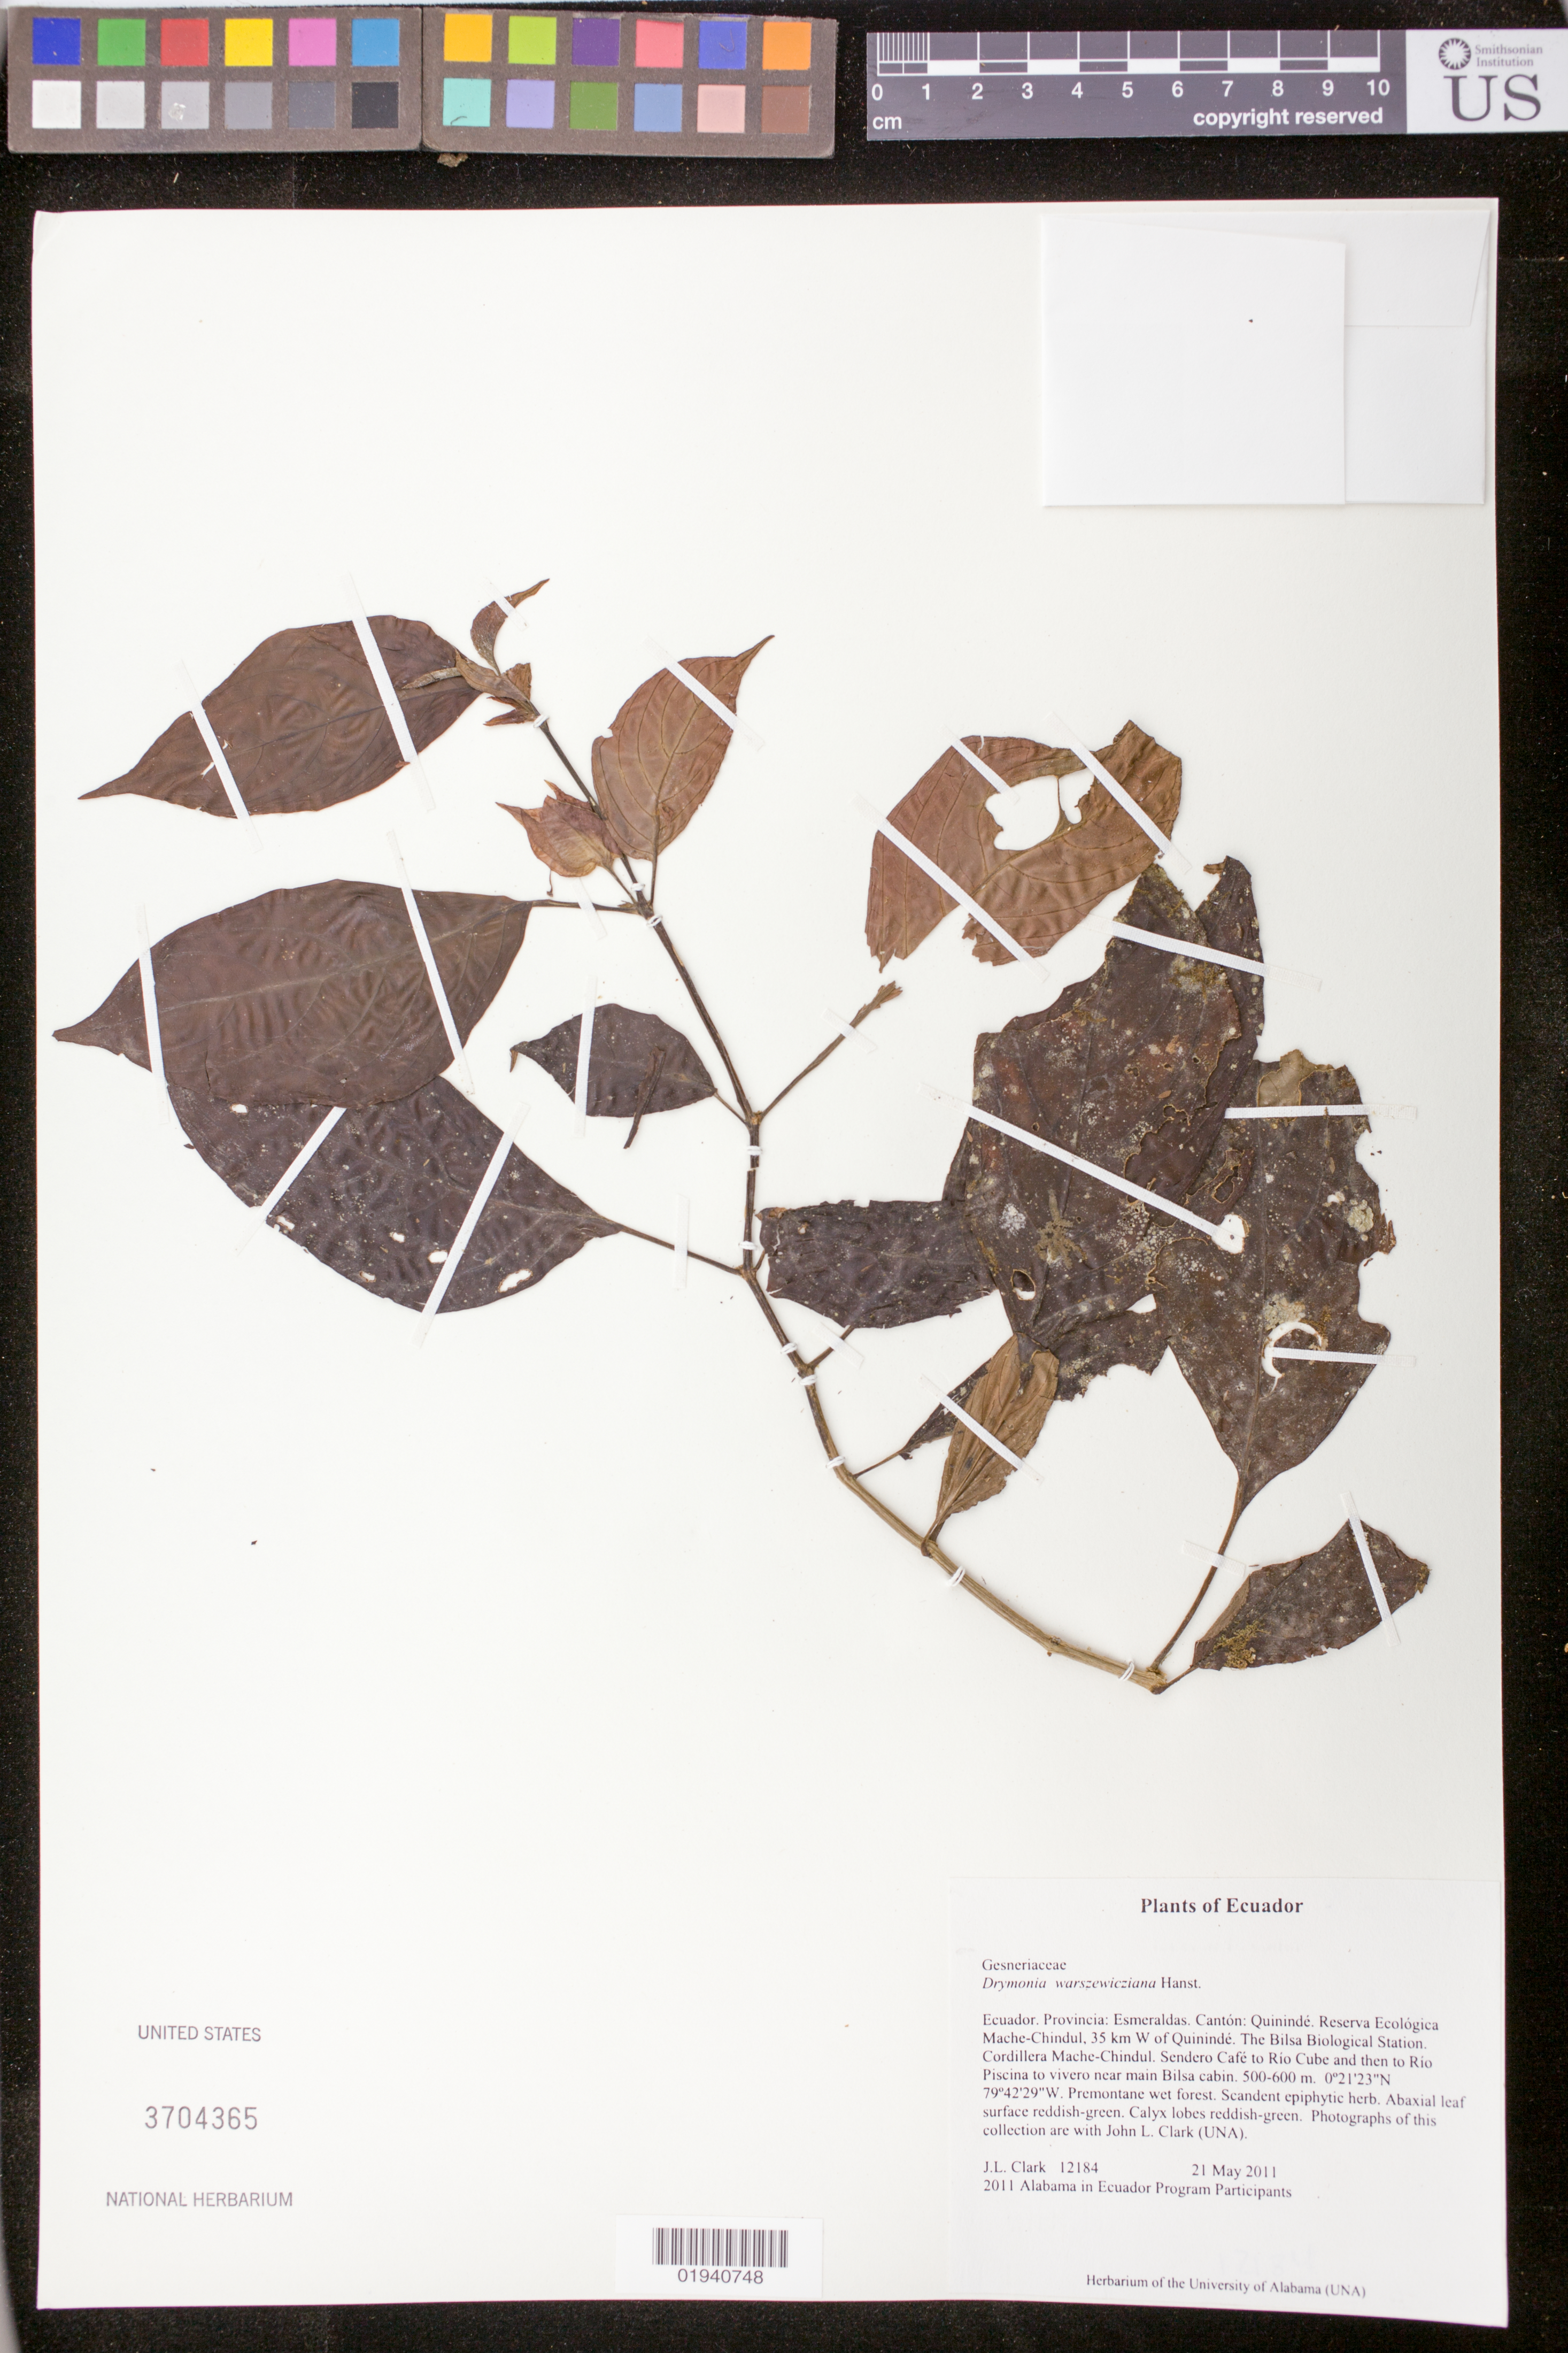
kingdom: Plantae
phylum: Tracheophyta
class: Magnoliopsida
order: Lamiales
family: Gesneriaceae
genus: Drymonia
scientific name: Drymonia warszewicziana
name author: Hanst.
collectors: J. L. Clark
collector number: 12184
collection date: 2011-05-21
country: Ecuador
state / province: Esmeraldas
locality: Canton: Quininde, Reserva Ecologica Mache-Chindul, 35 km W of Quininde. Bilsa Biological Station. Cordillera Mache-Chindul. Sendero Cafe to Rio Cube and then to Rio Piscina to vivero near main Bilsa cabin.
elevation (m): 500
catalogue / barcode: US 3704365